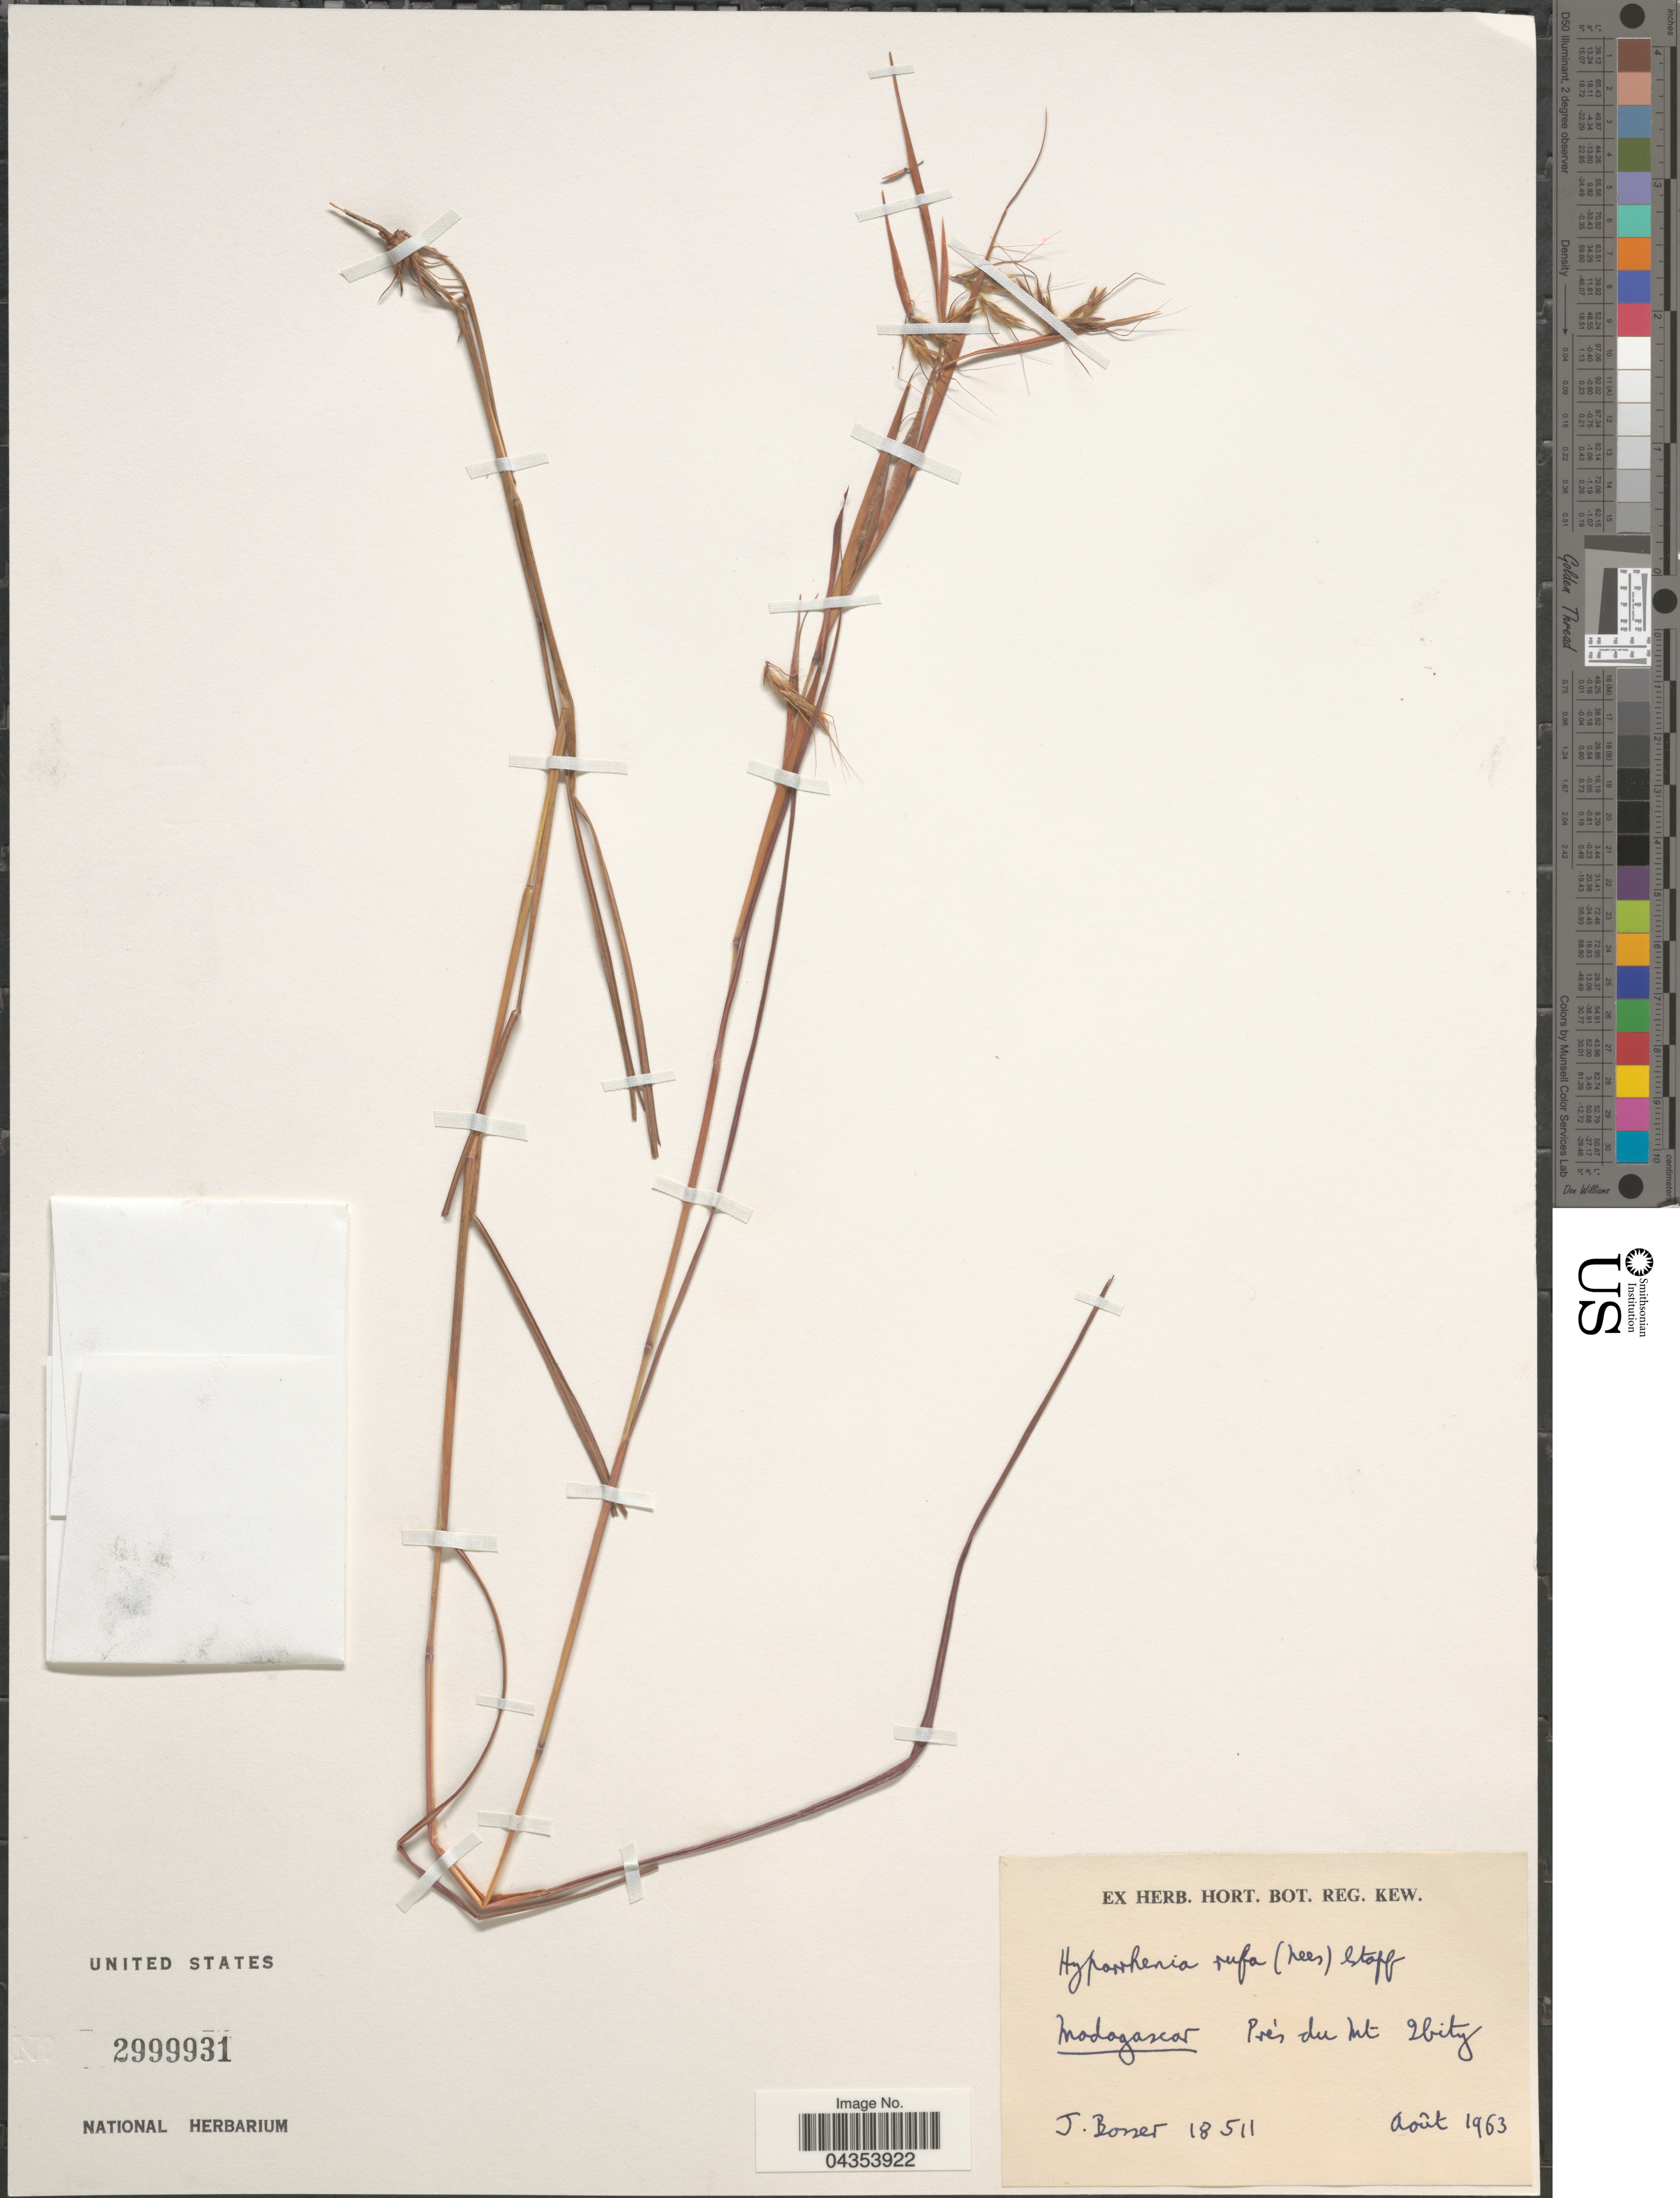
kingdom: Plantae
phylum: Tracheophyta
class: Liliopsida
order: Poales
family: Poaceae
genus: Hyparrhenia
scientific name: Hyparrhenia rufa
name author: (Nees) Stapf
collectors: J. M. Bosser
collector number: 18511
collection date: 1963-08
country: Madagascar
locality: Pres du Mt Ibity.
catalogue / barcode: US 2999931